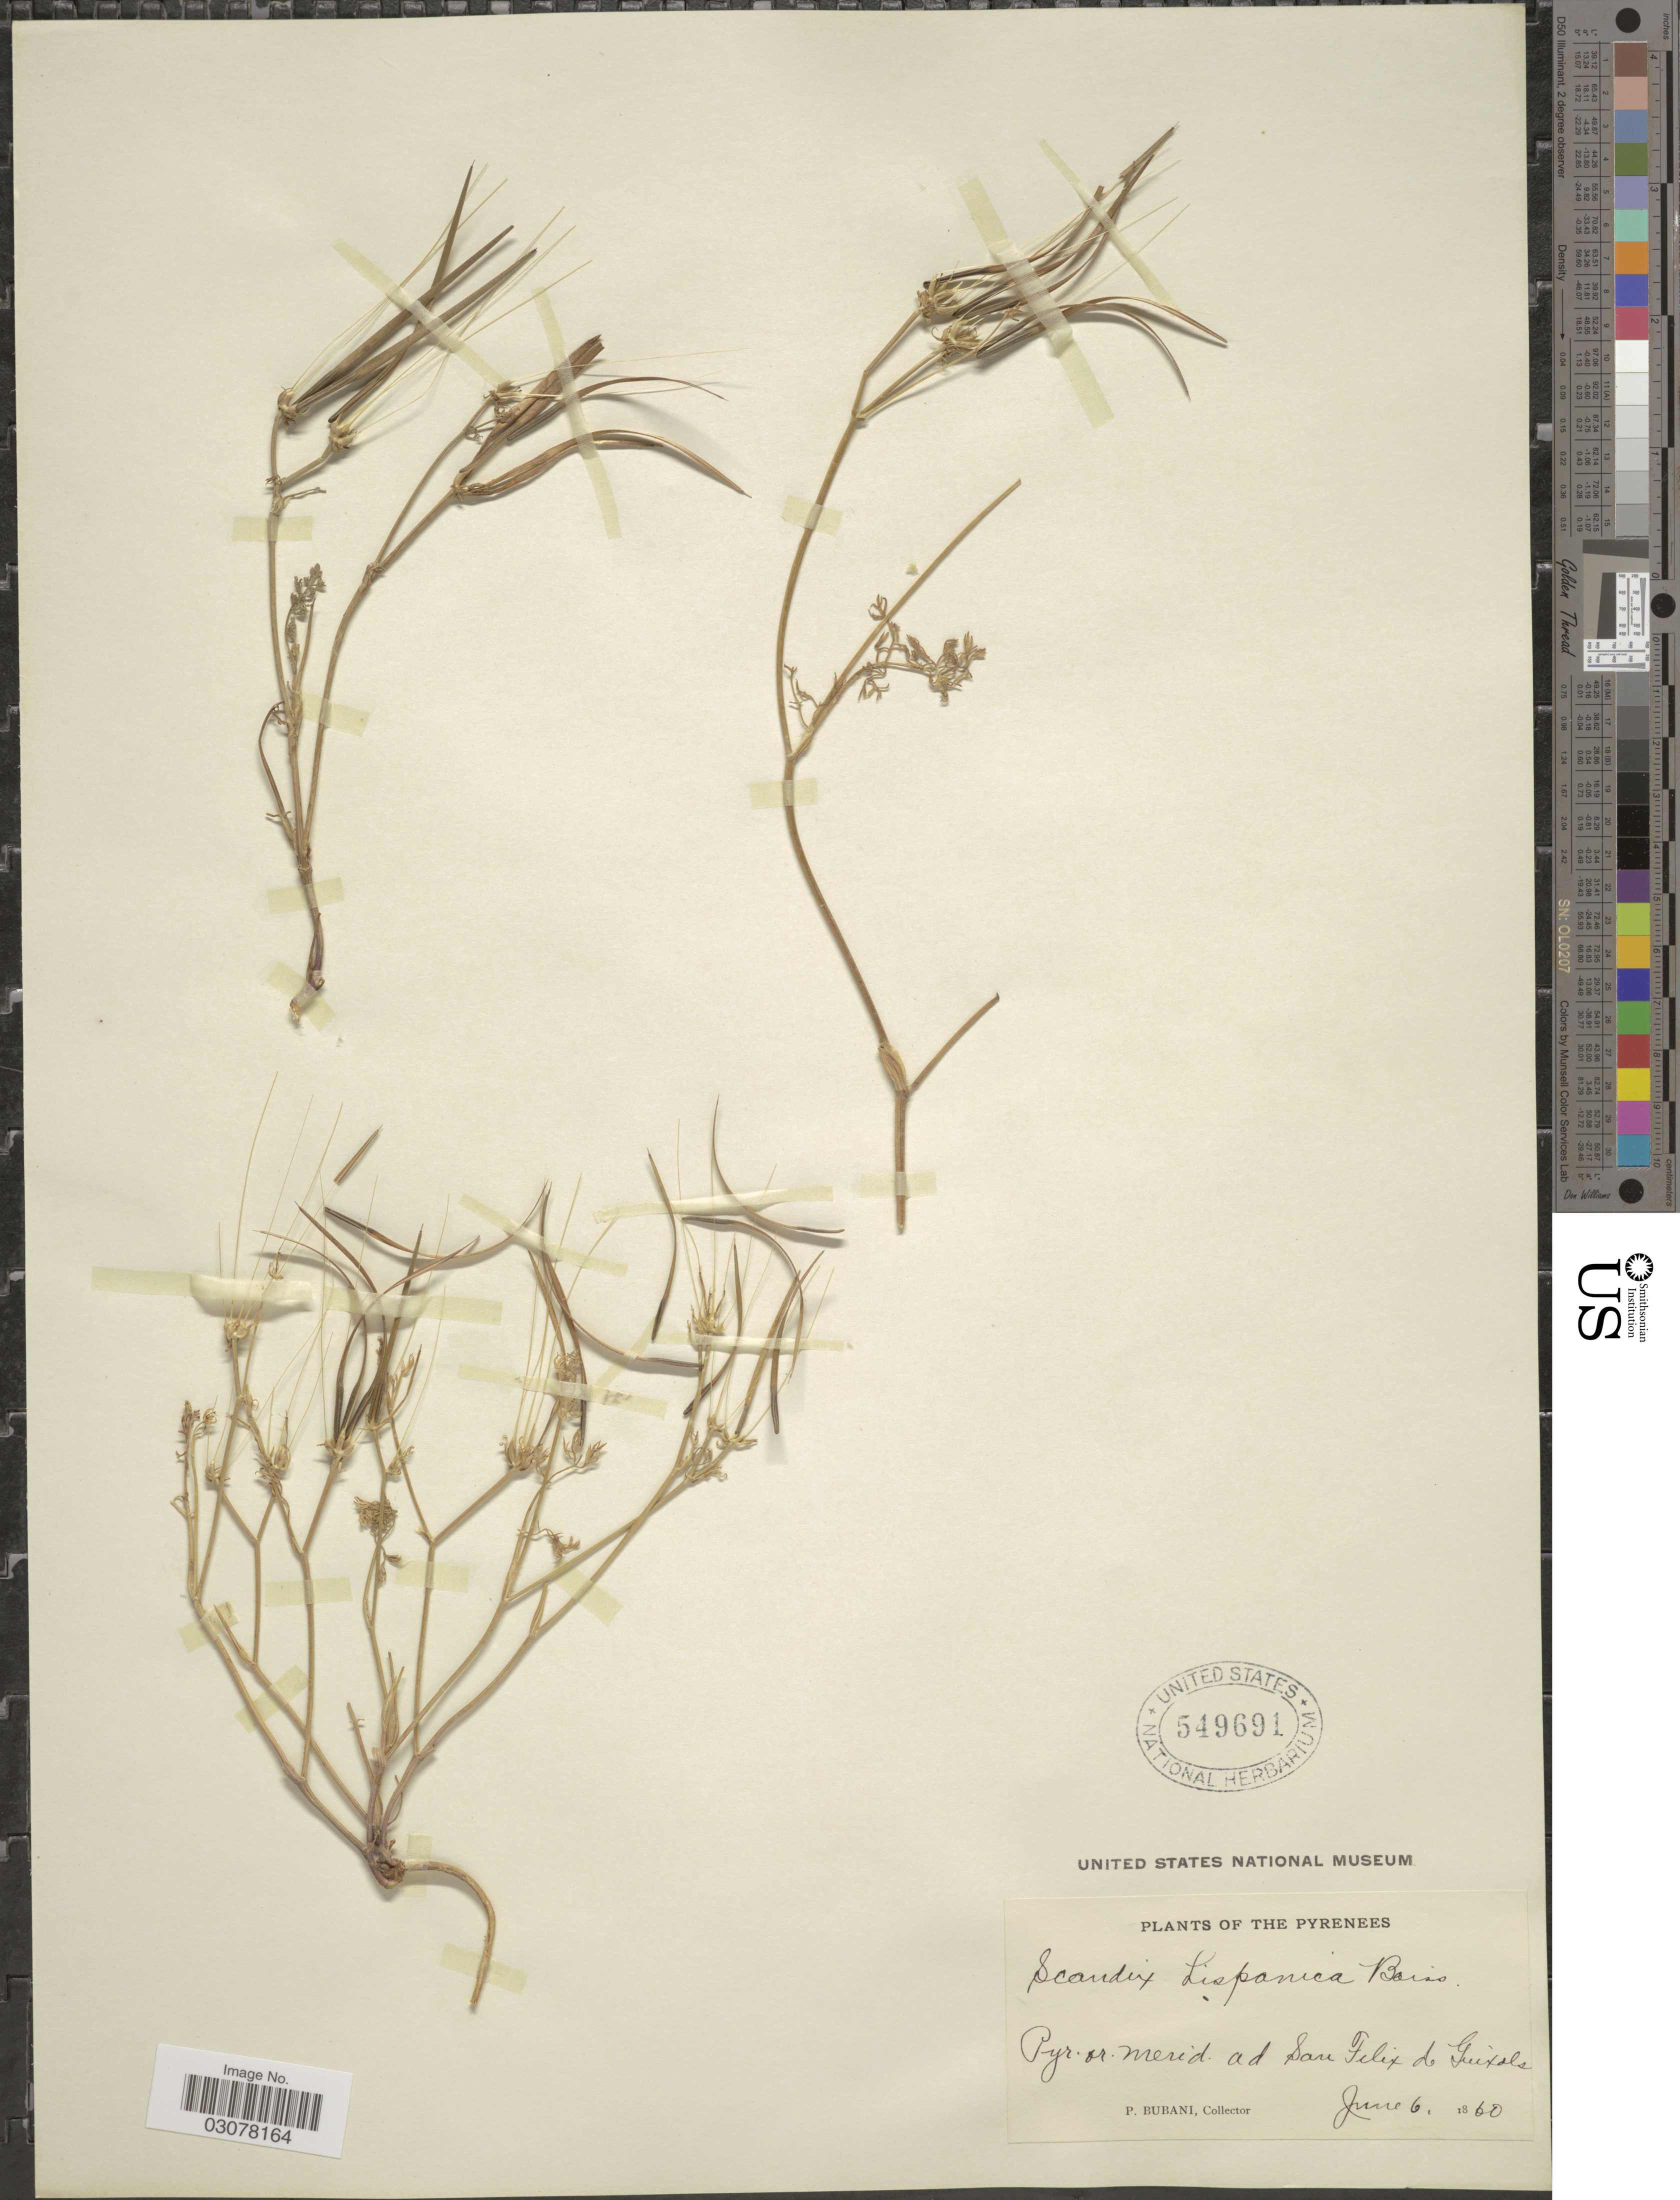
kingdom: Plantae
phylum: Tracheophyta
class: Magnoliopsida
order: Apiales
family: Apiaceae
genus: Scandix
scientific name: Scandix hispanica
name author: Boiss.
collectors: P. Bubani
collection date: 1860-06-06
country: Spain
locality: The Pyrenees. Pyr. or. merid. ad San Felix de Guixols.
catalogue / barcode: US 549691